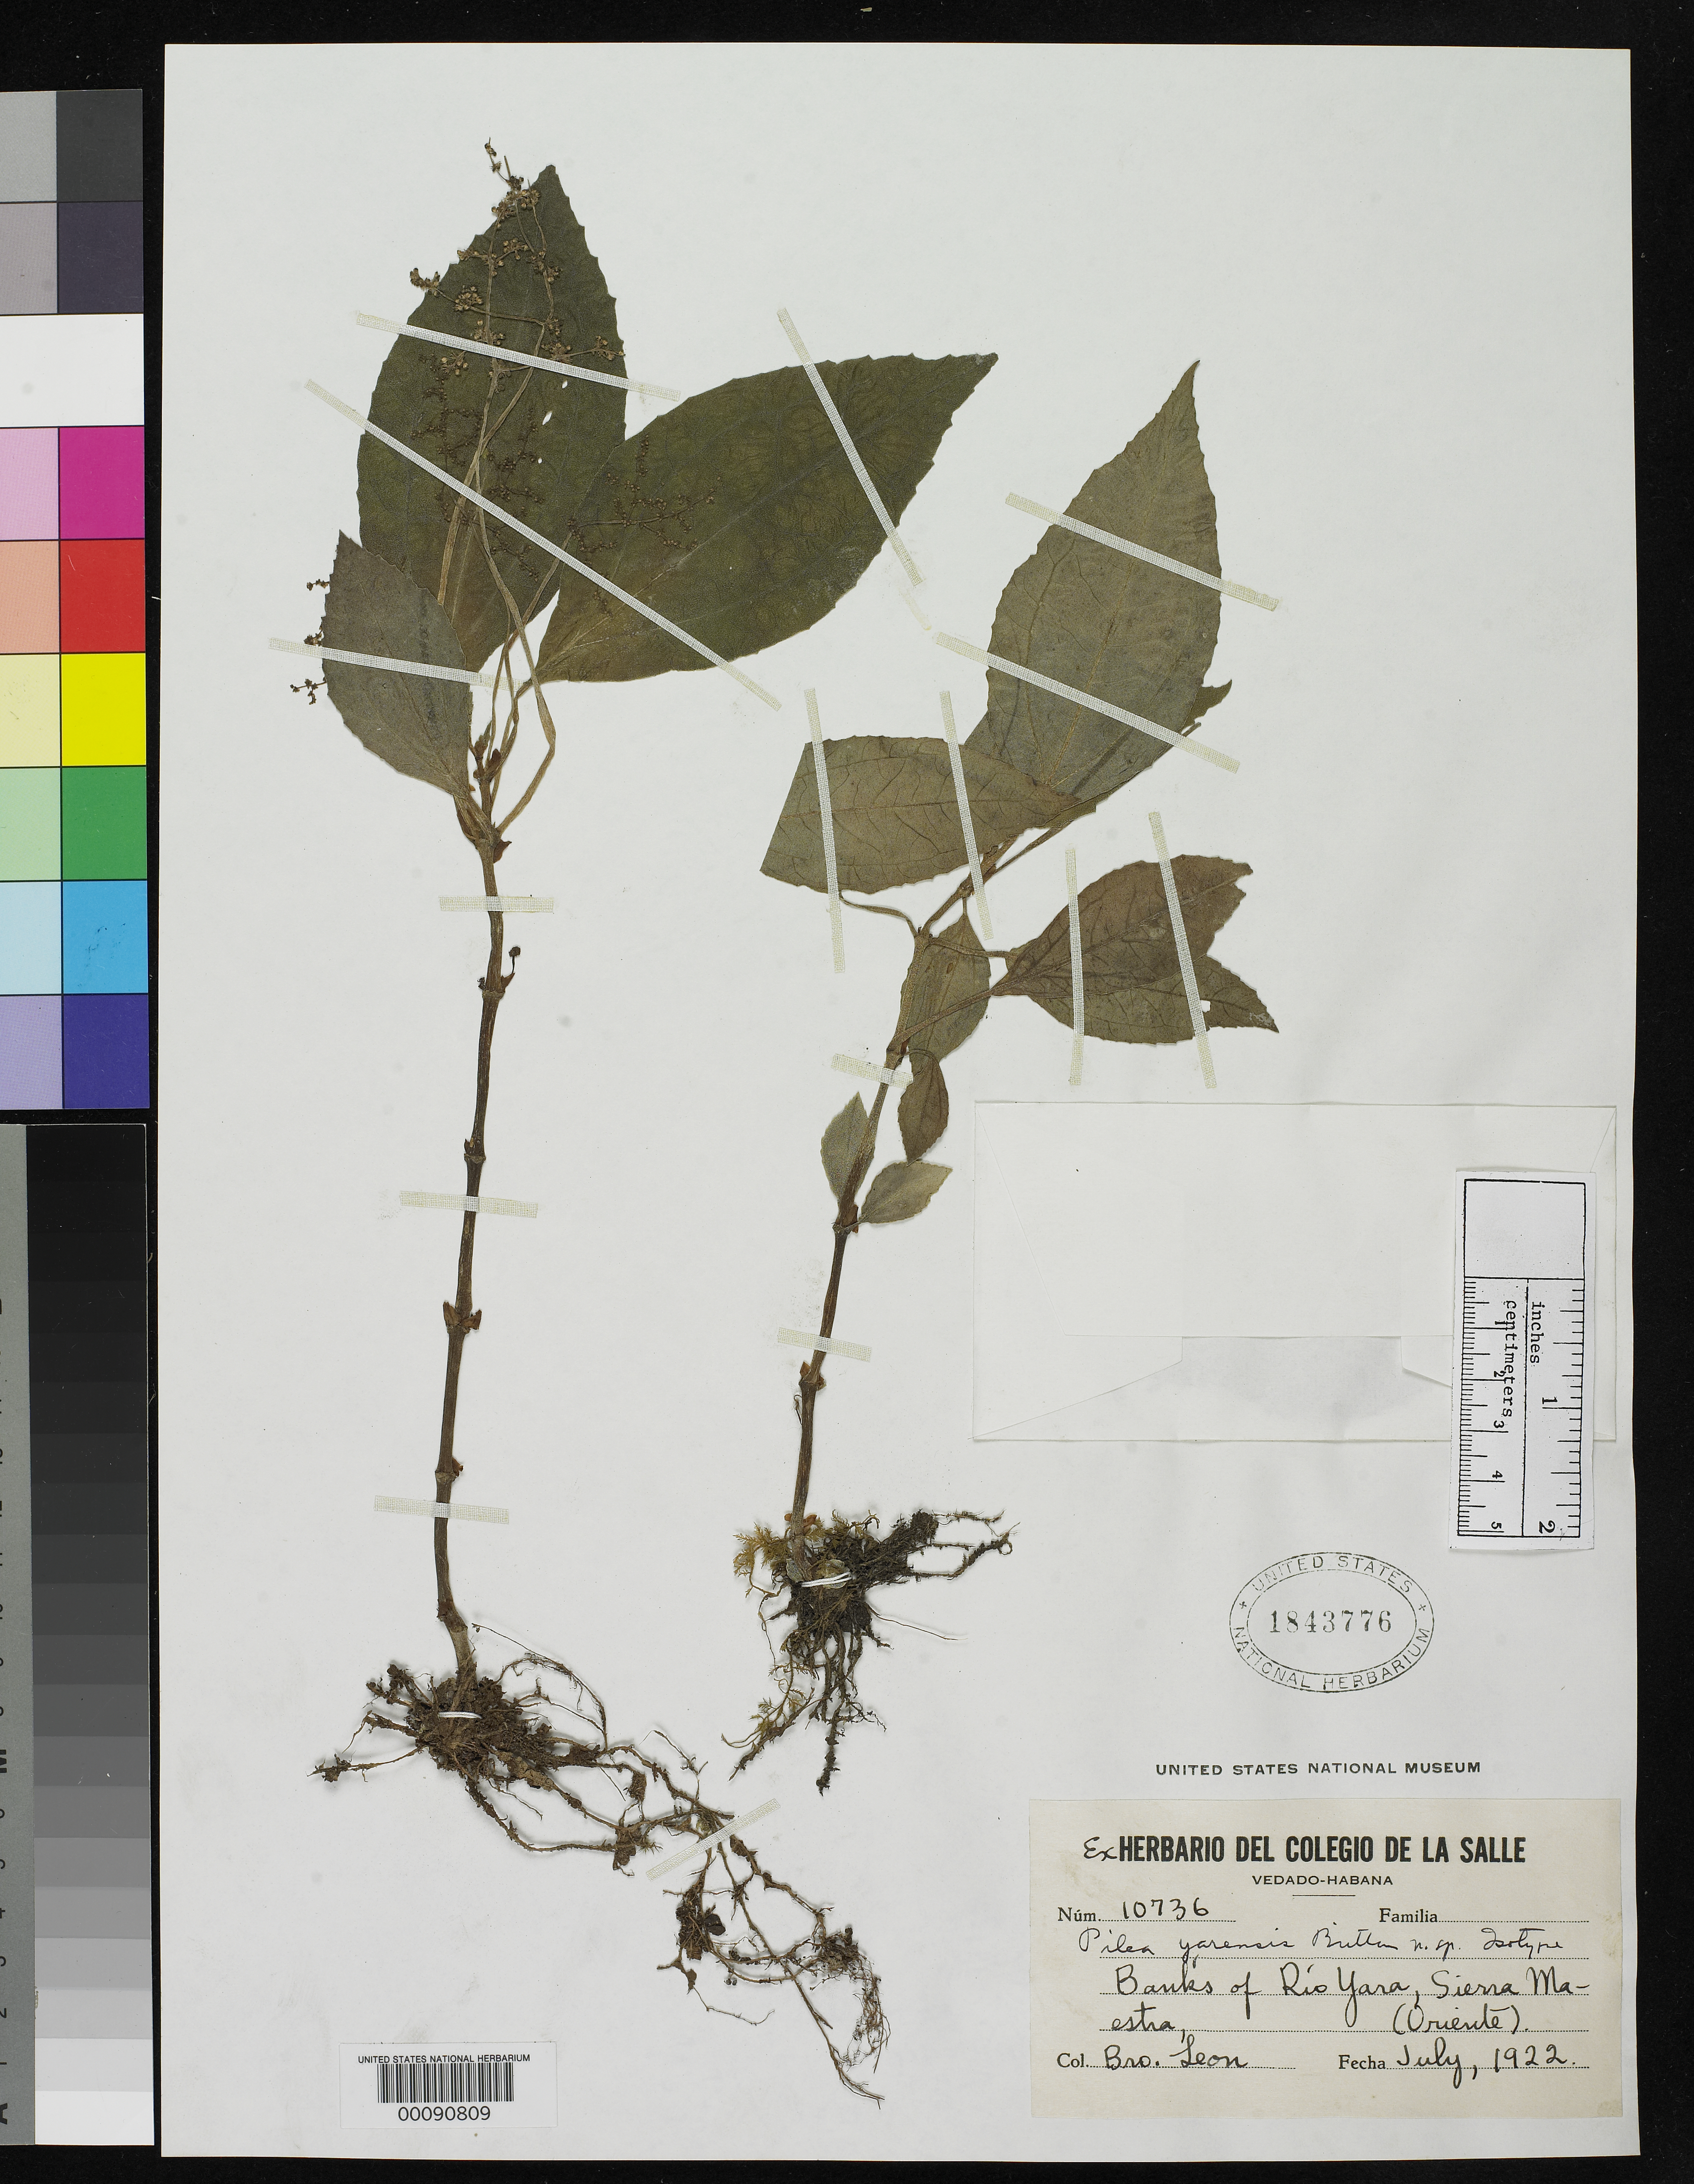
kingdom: Plantae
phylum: Tracheophyta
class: Magnoliopsida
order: Rosales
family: Urticaceae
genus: Pilea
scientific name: Pilea yarensis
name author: Britton & P. Wilson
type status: Isotype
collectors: Bro. León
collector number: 10736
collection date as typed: Jul 1922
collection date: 1922-07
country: Cuba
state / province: Oriente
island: Greater Antilles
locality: Sierra Maestra, bank of Rio Yara.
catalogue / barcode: US 1843776